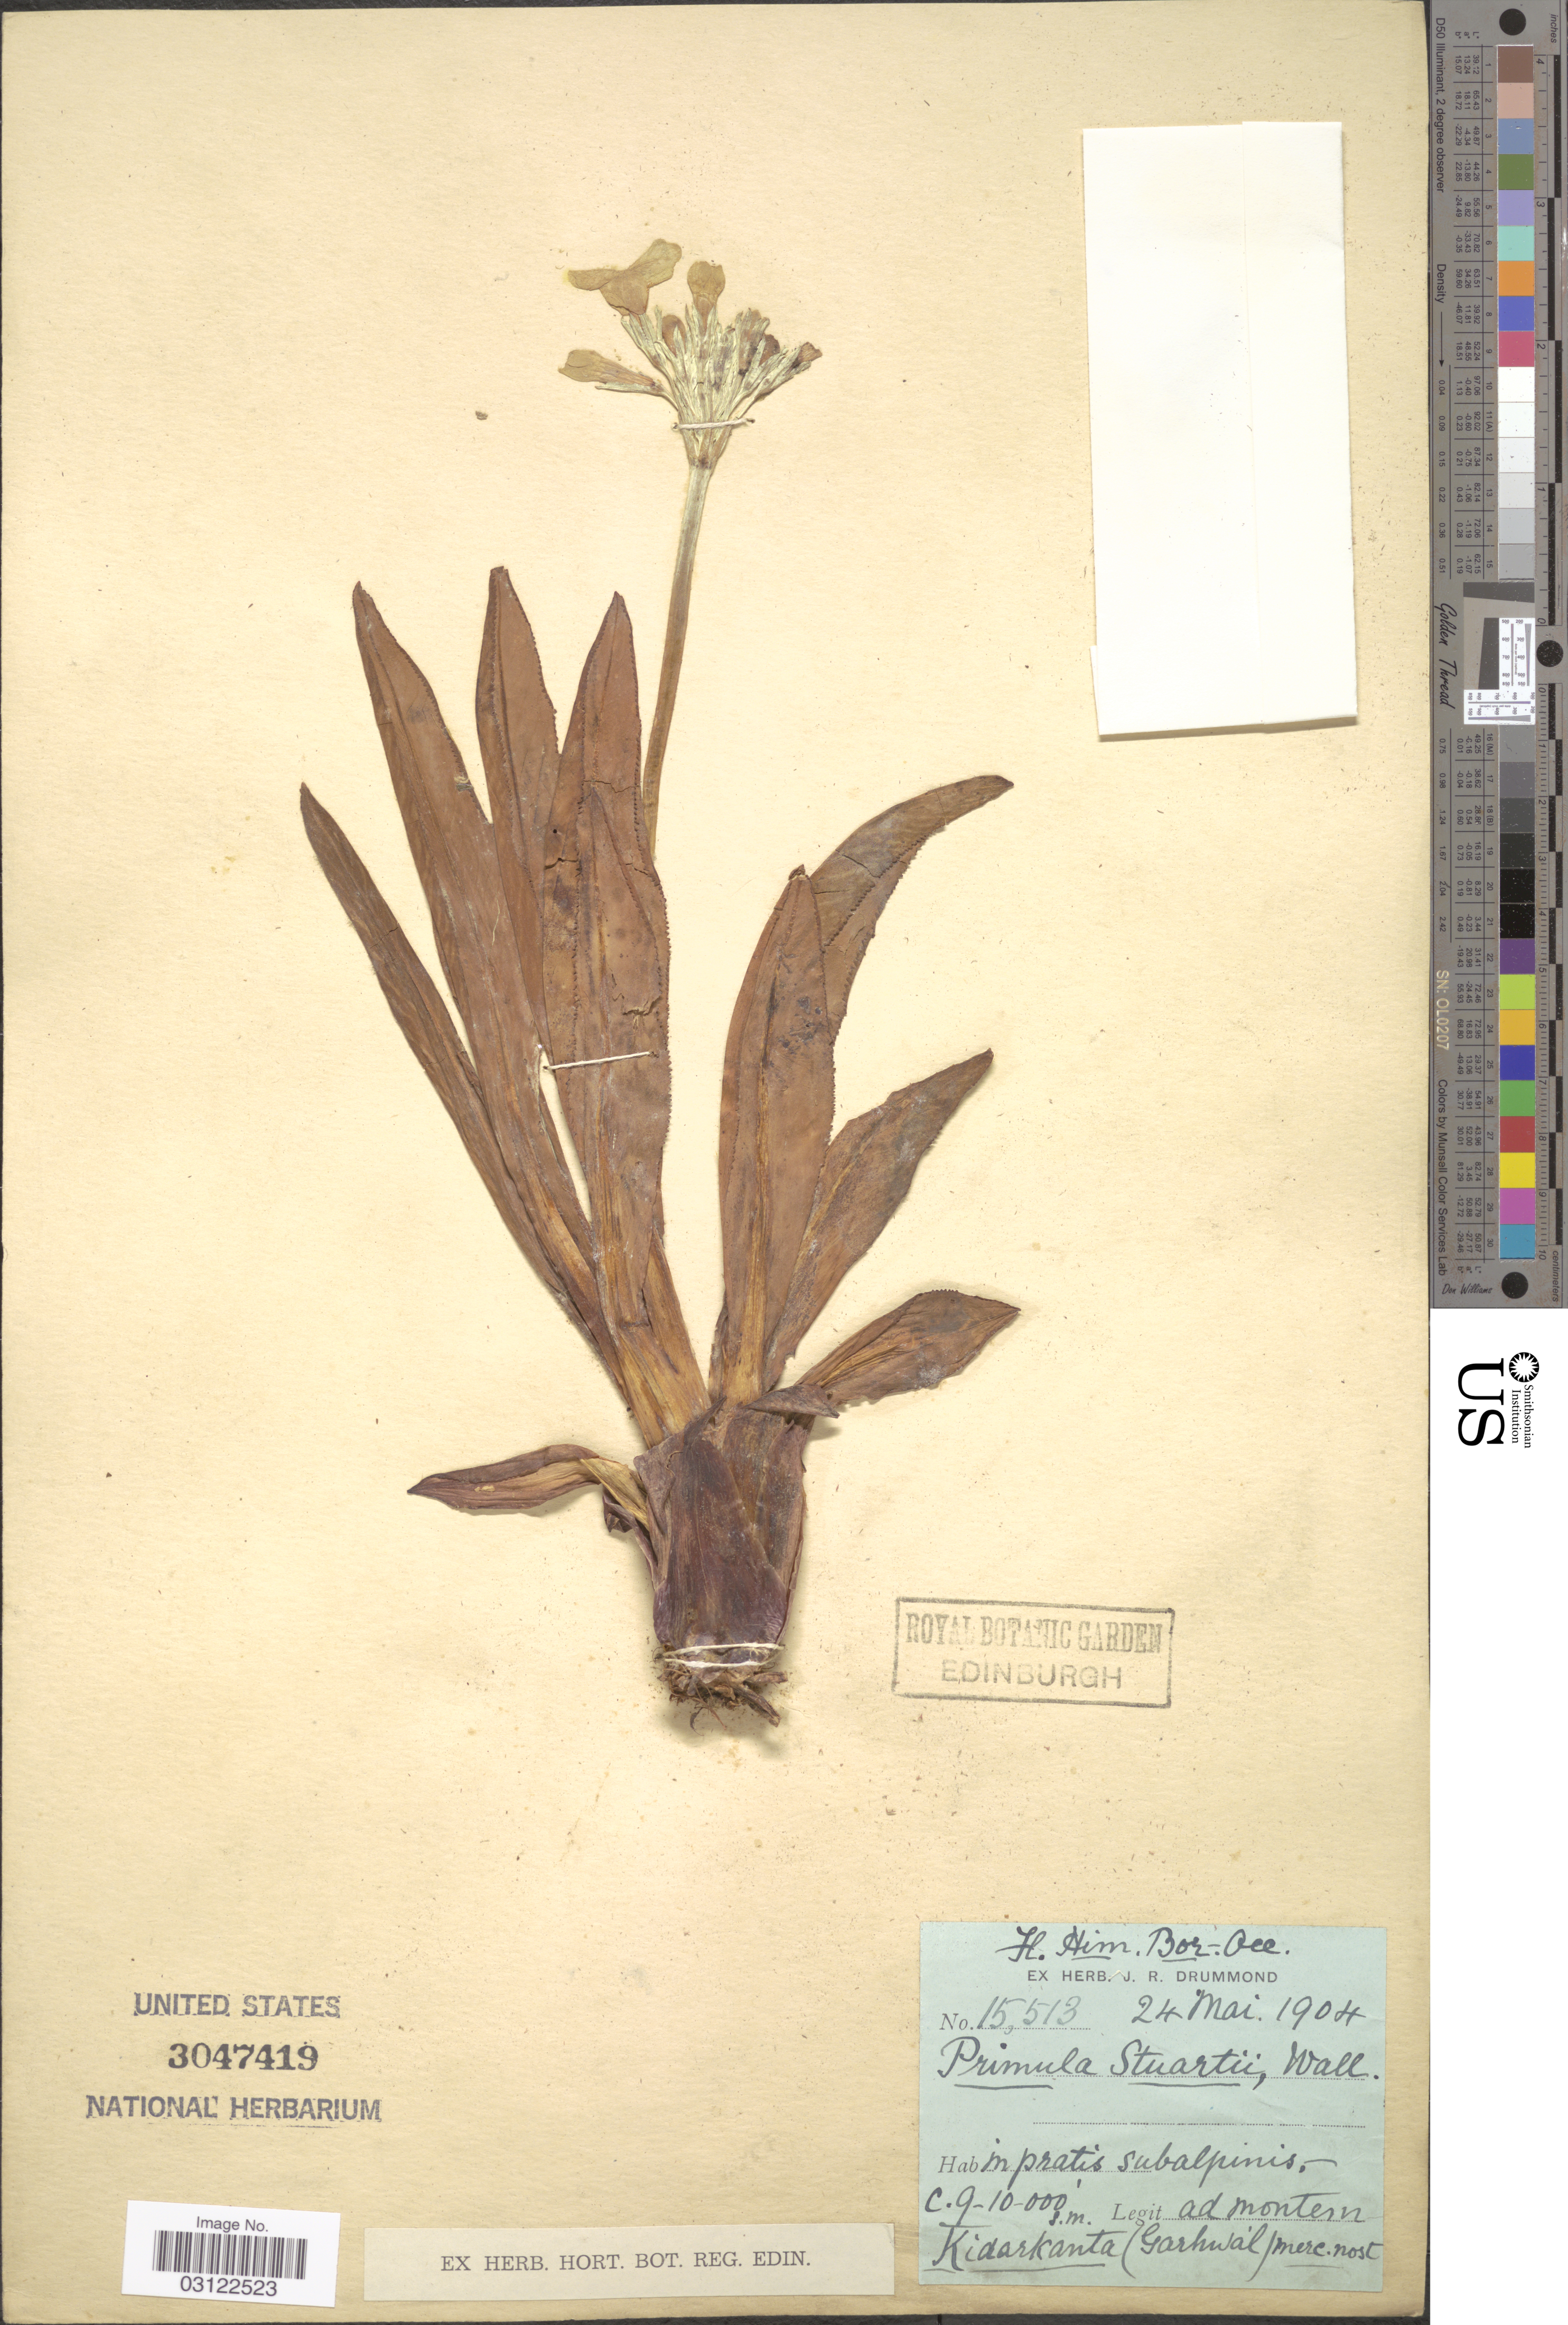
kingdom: Plantae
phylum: Tracheophyta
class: Magnoliopsida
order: Ericales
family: Primulaceae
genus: Primula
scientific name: Primula stuartii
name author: Wall.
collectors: Ex herb. J. R. Drummond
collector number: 15513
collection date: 1904-05-24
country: India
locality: Him. Bor.-Occ. Kidarkanta (Garhwal).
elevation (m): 2743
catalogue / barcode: US 3047419